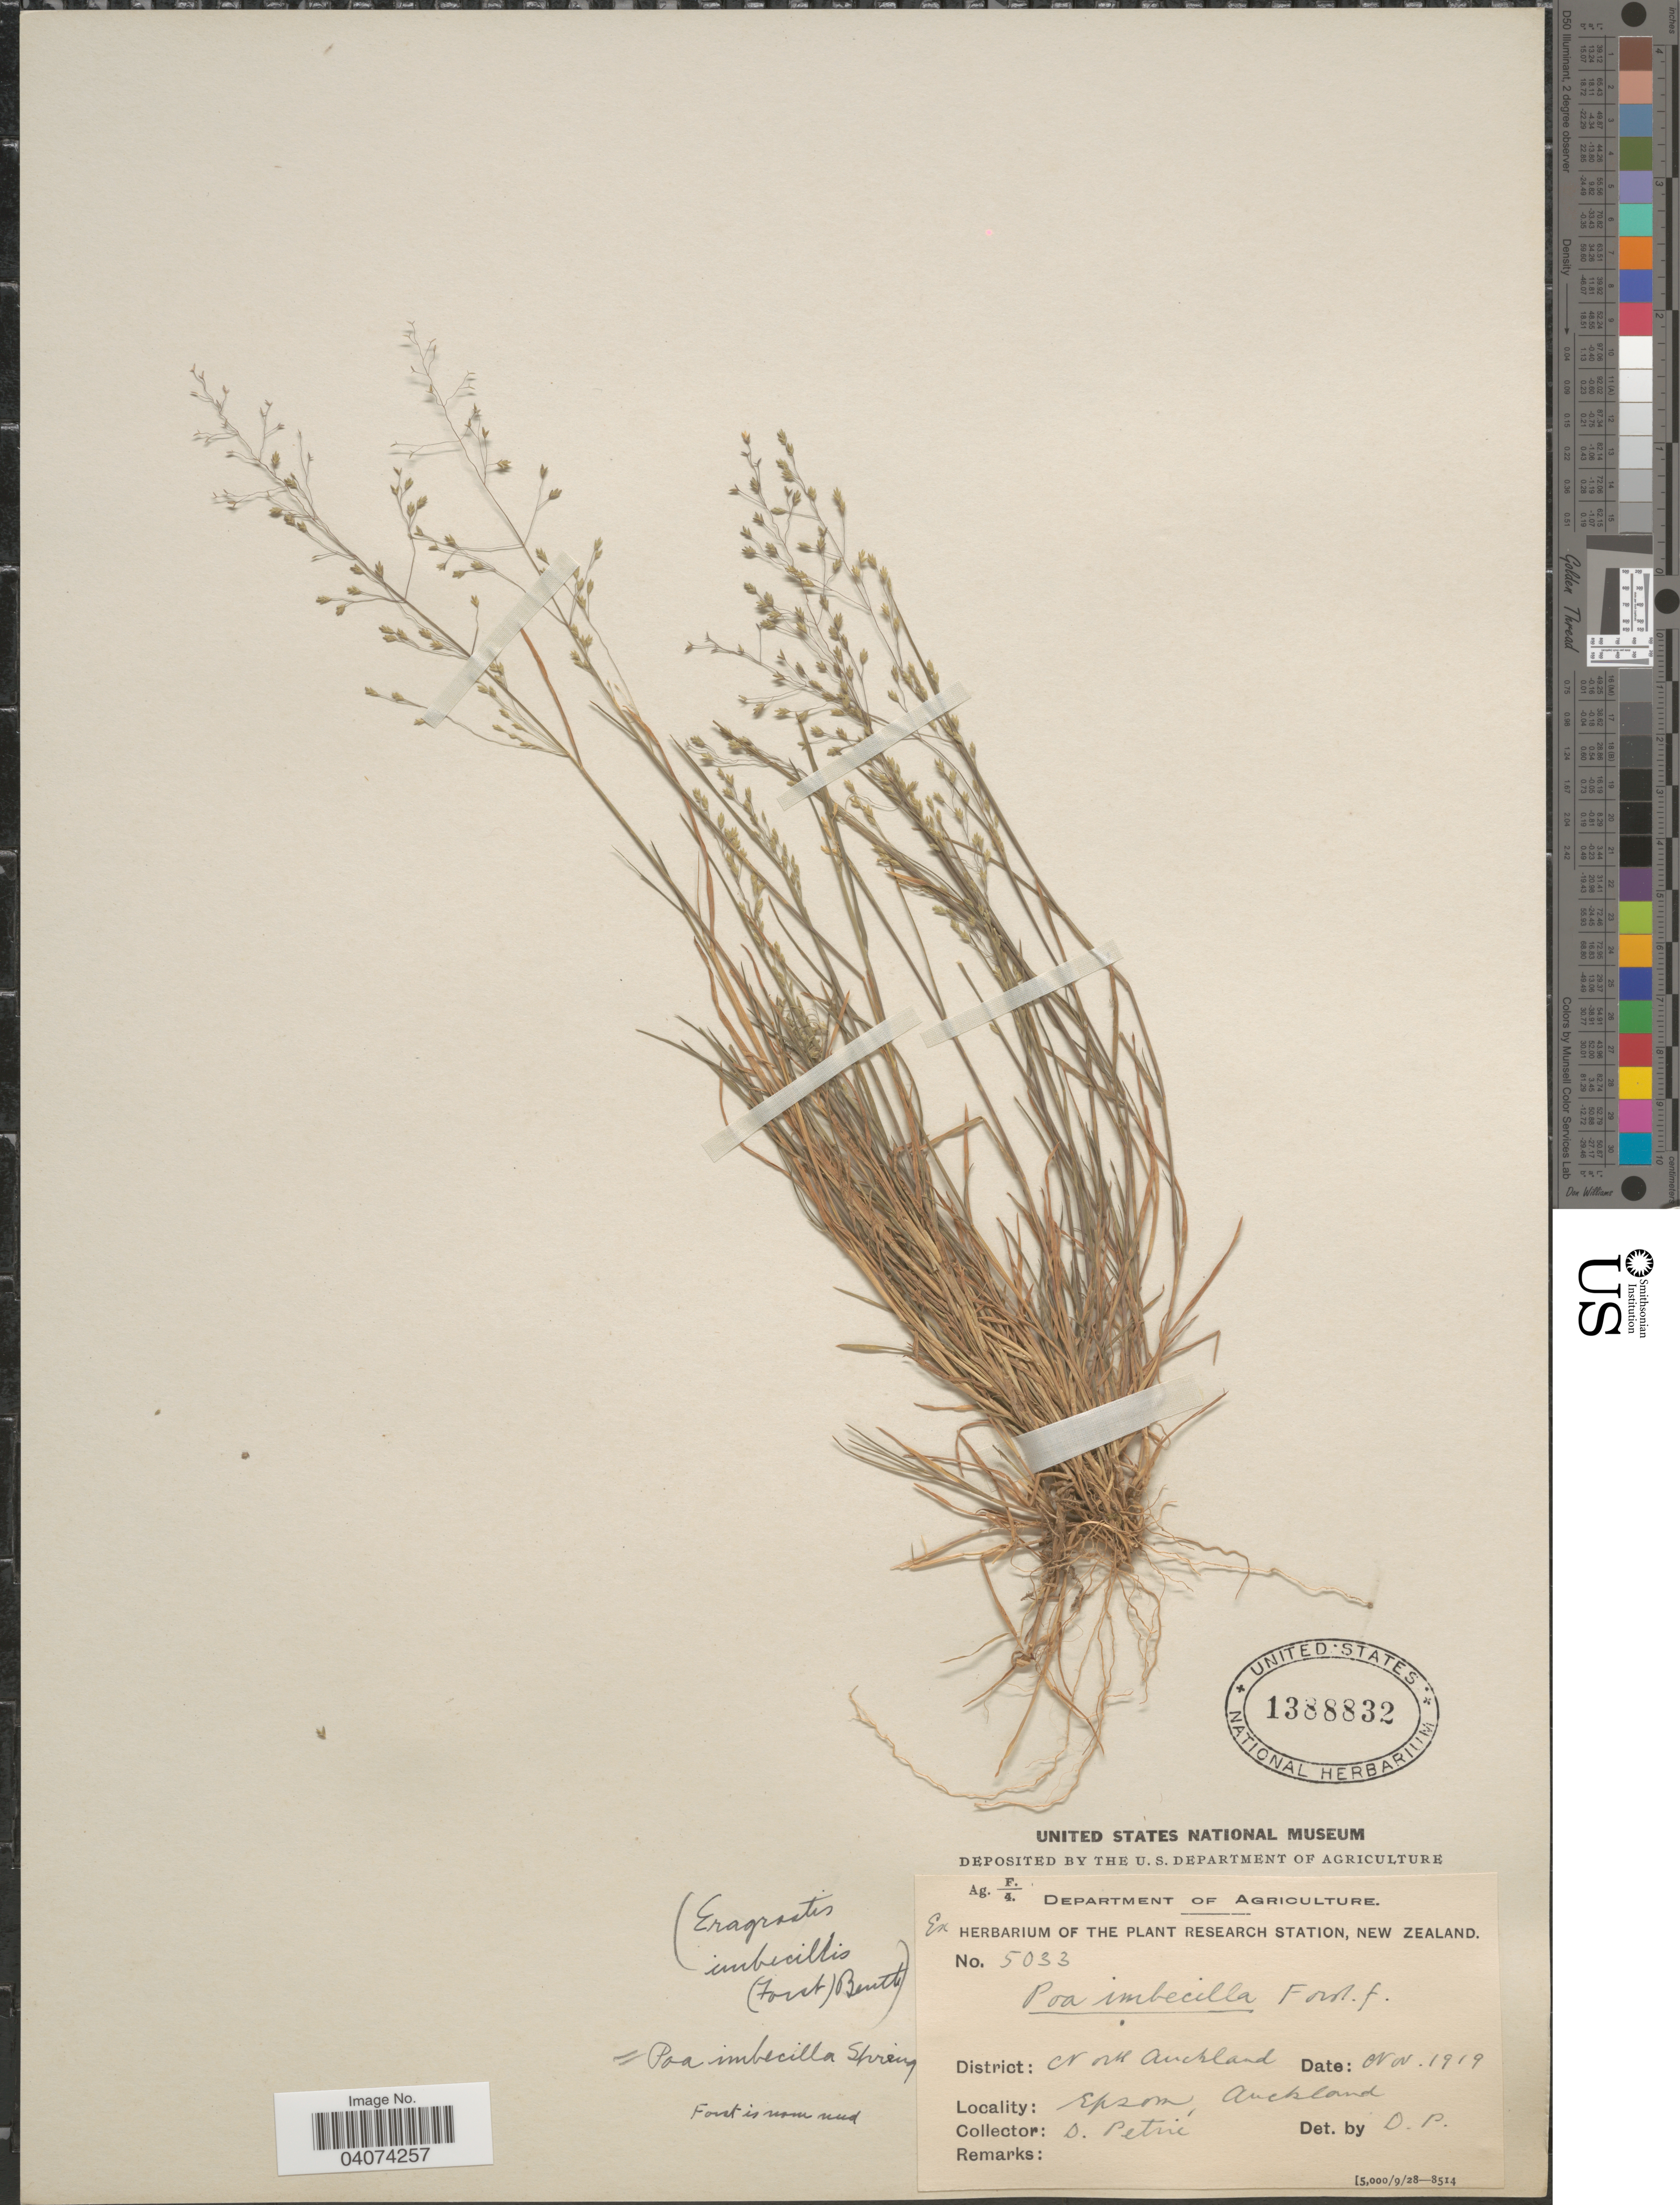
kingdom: Plantae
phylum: Tracheophyta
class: Liliopsida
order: Poales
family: Poaceae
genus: Poa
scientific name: Poa breviglumis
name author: Hook. f.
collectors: D. Petrie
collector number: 5033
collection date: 1919-11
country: New Zealand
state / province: Auckland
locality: District: North Auckland. Epson.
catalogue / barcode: US 1388832